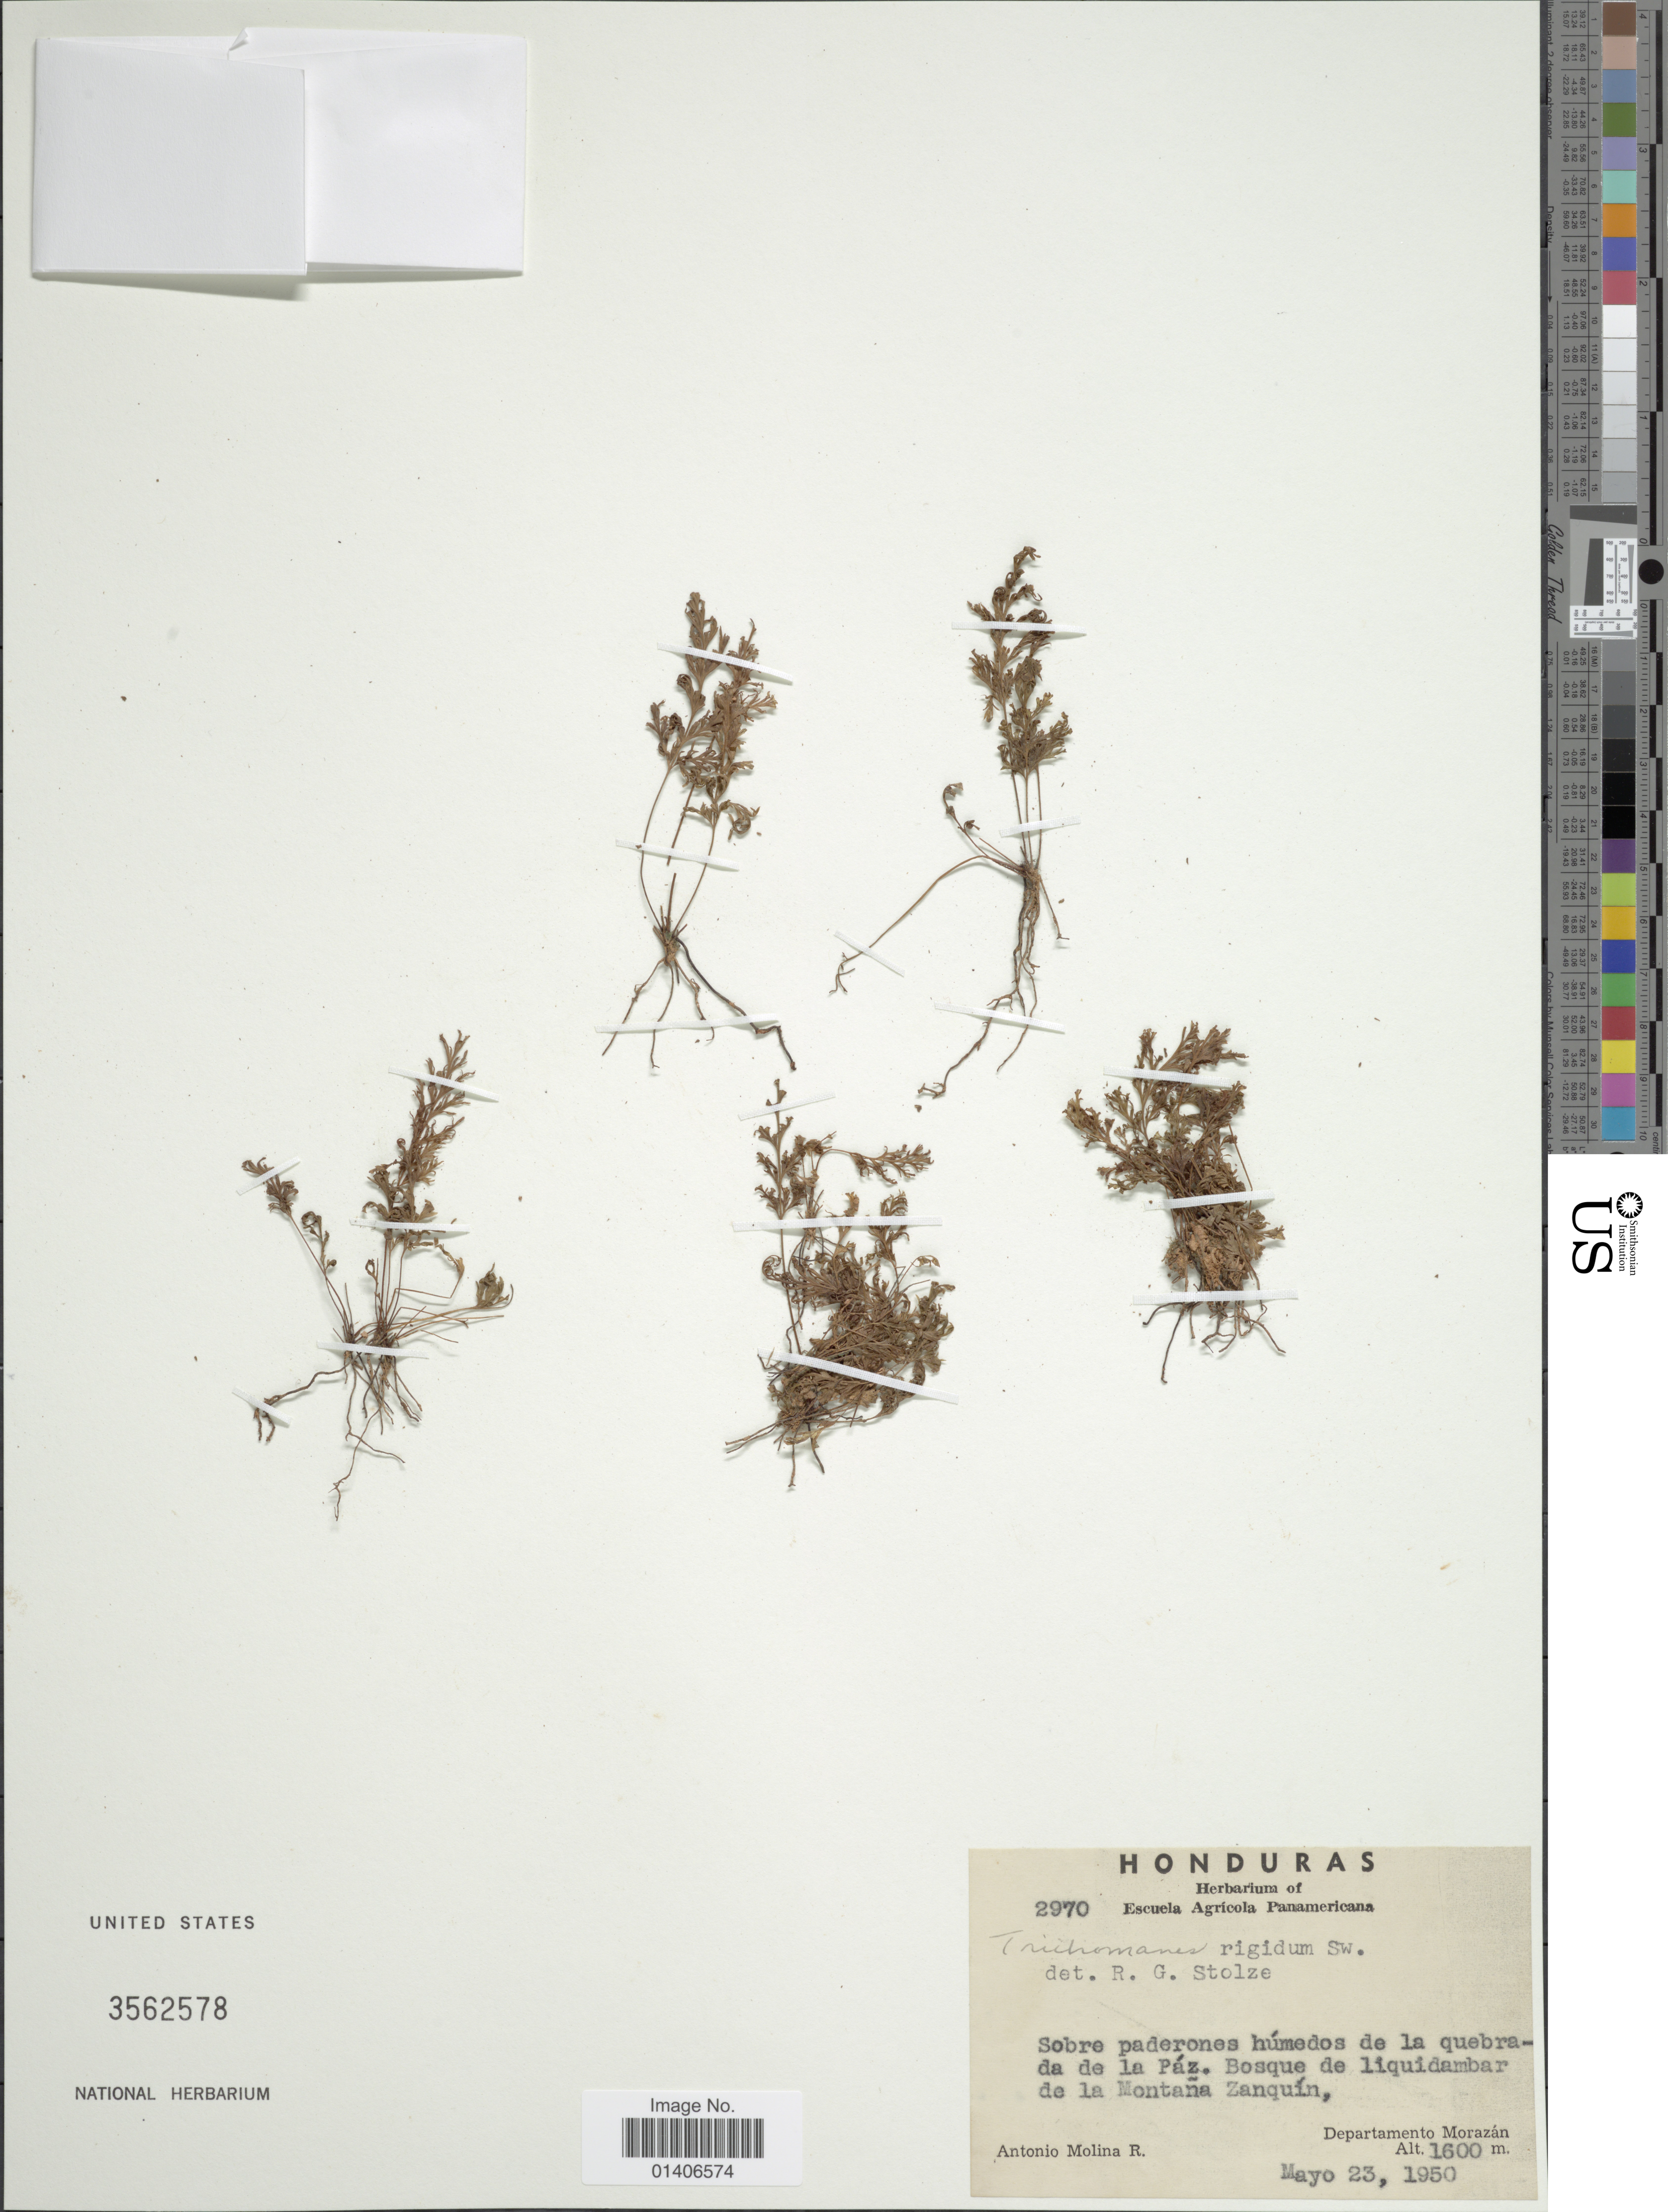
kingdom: Plantae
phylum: Tracheophyta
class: Polypodiopsida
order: Hymenophyllales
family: Hymenophyllaceae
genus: Abrodictyum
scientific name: Abrodictyum rigidum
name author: (Sw.) Ebihara & Dubuisson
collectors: A. Molina R.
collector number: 2970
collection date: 1950-05-23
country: Honduras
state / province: Fco. Morazán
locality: Sobre paderones húmedos de la quebrada de la Páz. Bosque de liquidambar de la Montaña Zanquin, Departamento Morazán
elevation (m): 1600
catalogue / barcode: US 3562578